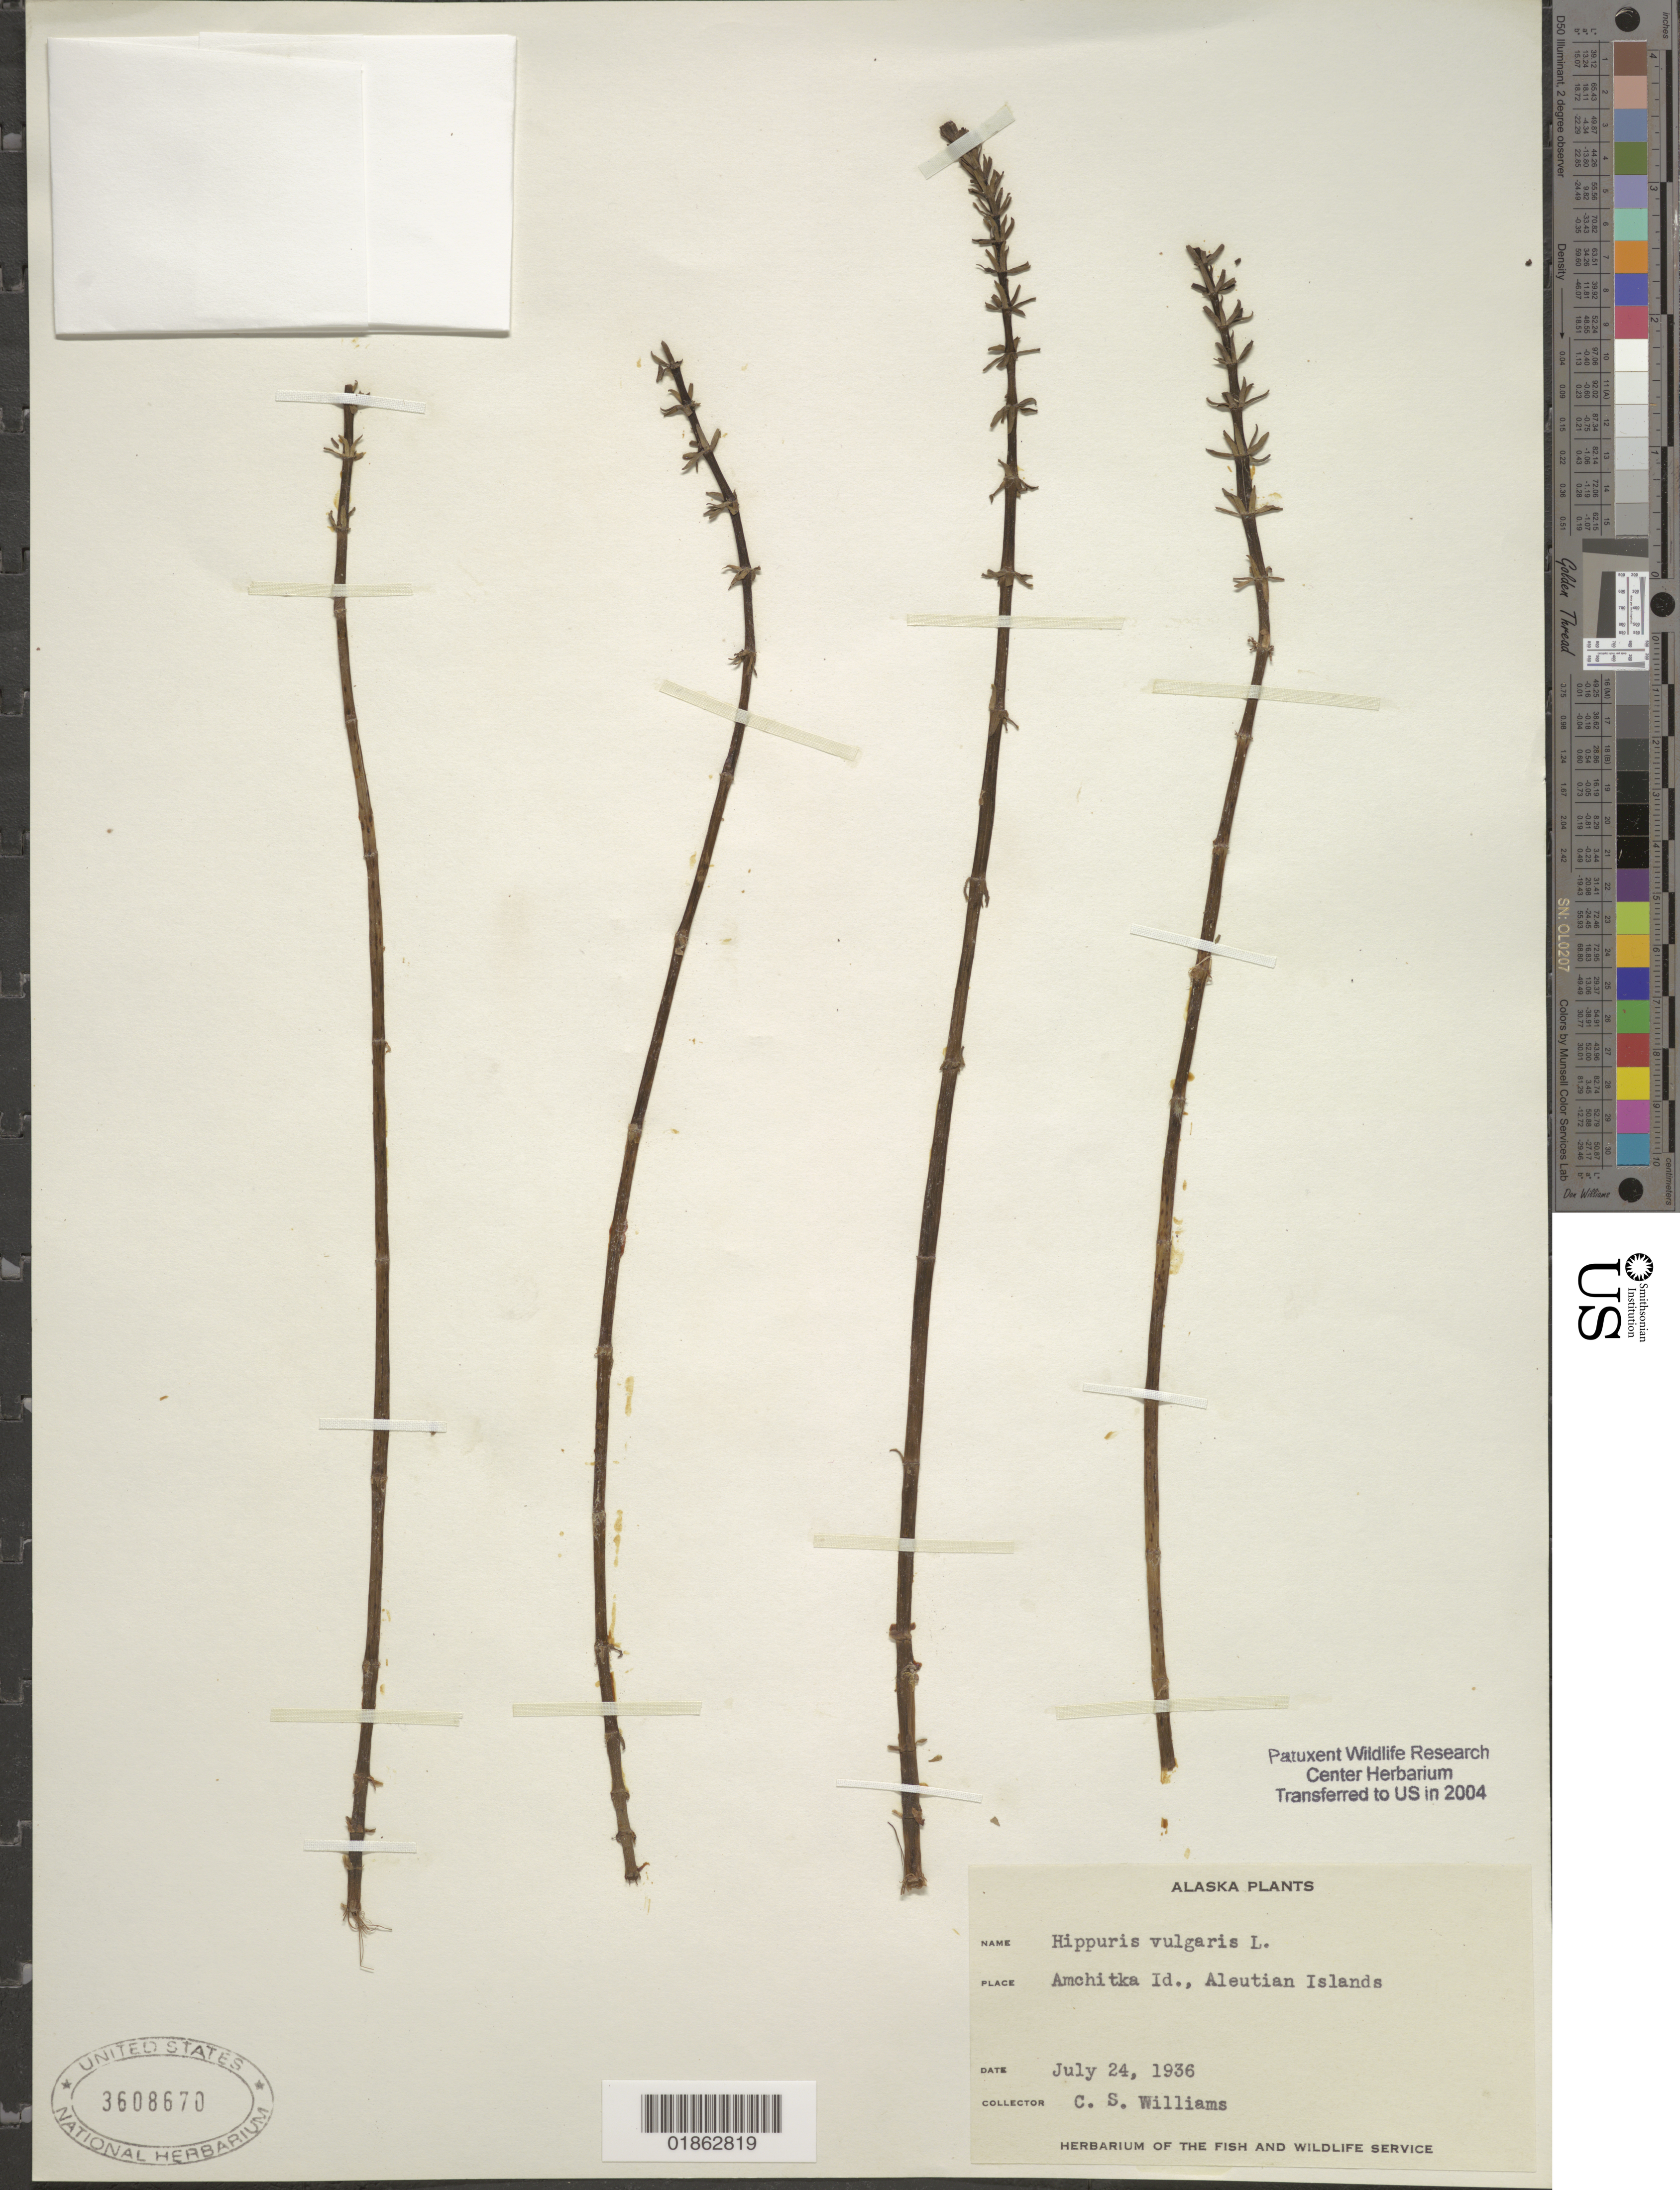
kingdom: Plantae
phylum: Tracheophyta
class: Magnoliopsida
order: Lamiales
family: Plantaginaceae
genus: Hippuris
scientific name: Hippuris vulgaris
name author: L.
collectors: C. Williams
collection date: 1936-07-24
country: United States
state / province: Alaska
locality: Amchitka Id., Aleutian Islands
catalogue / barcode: US 3608670